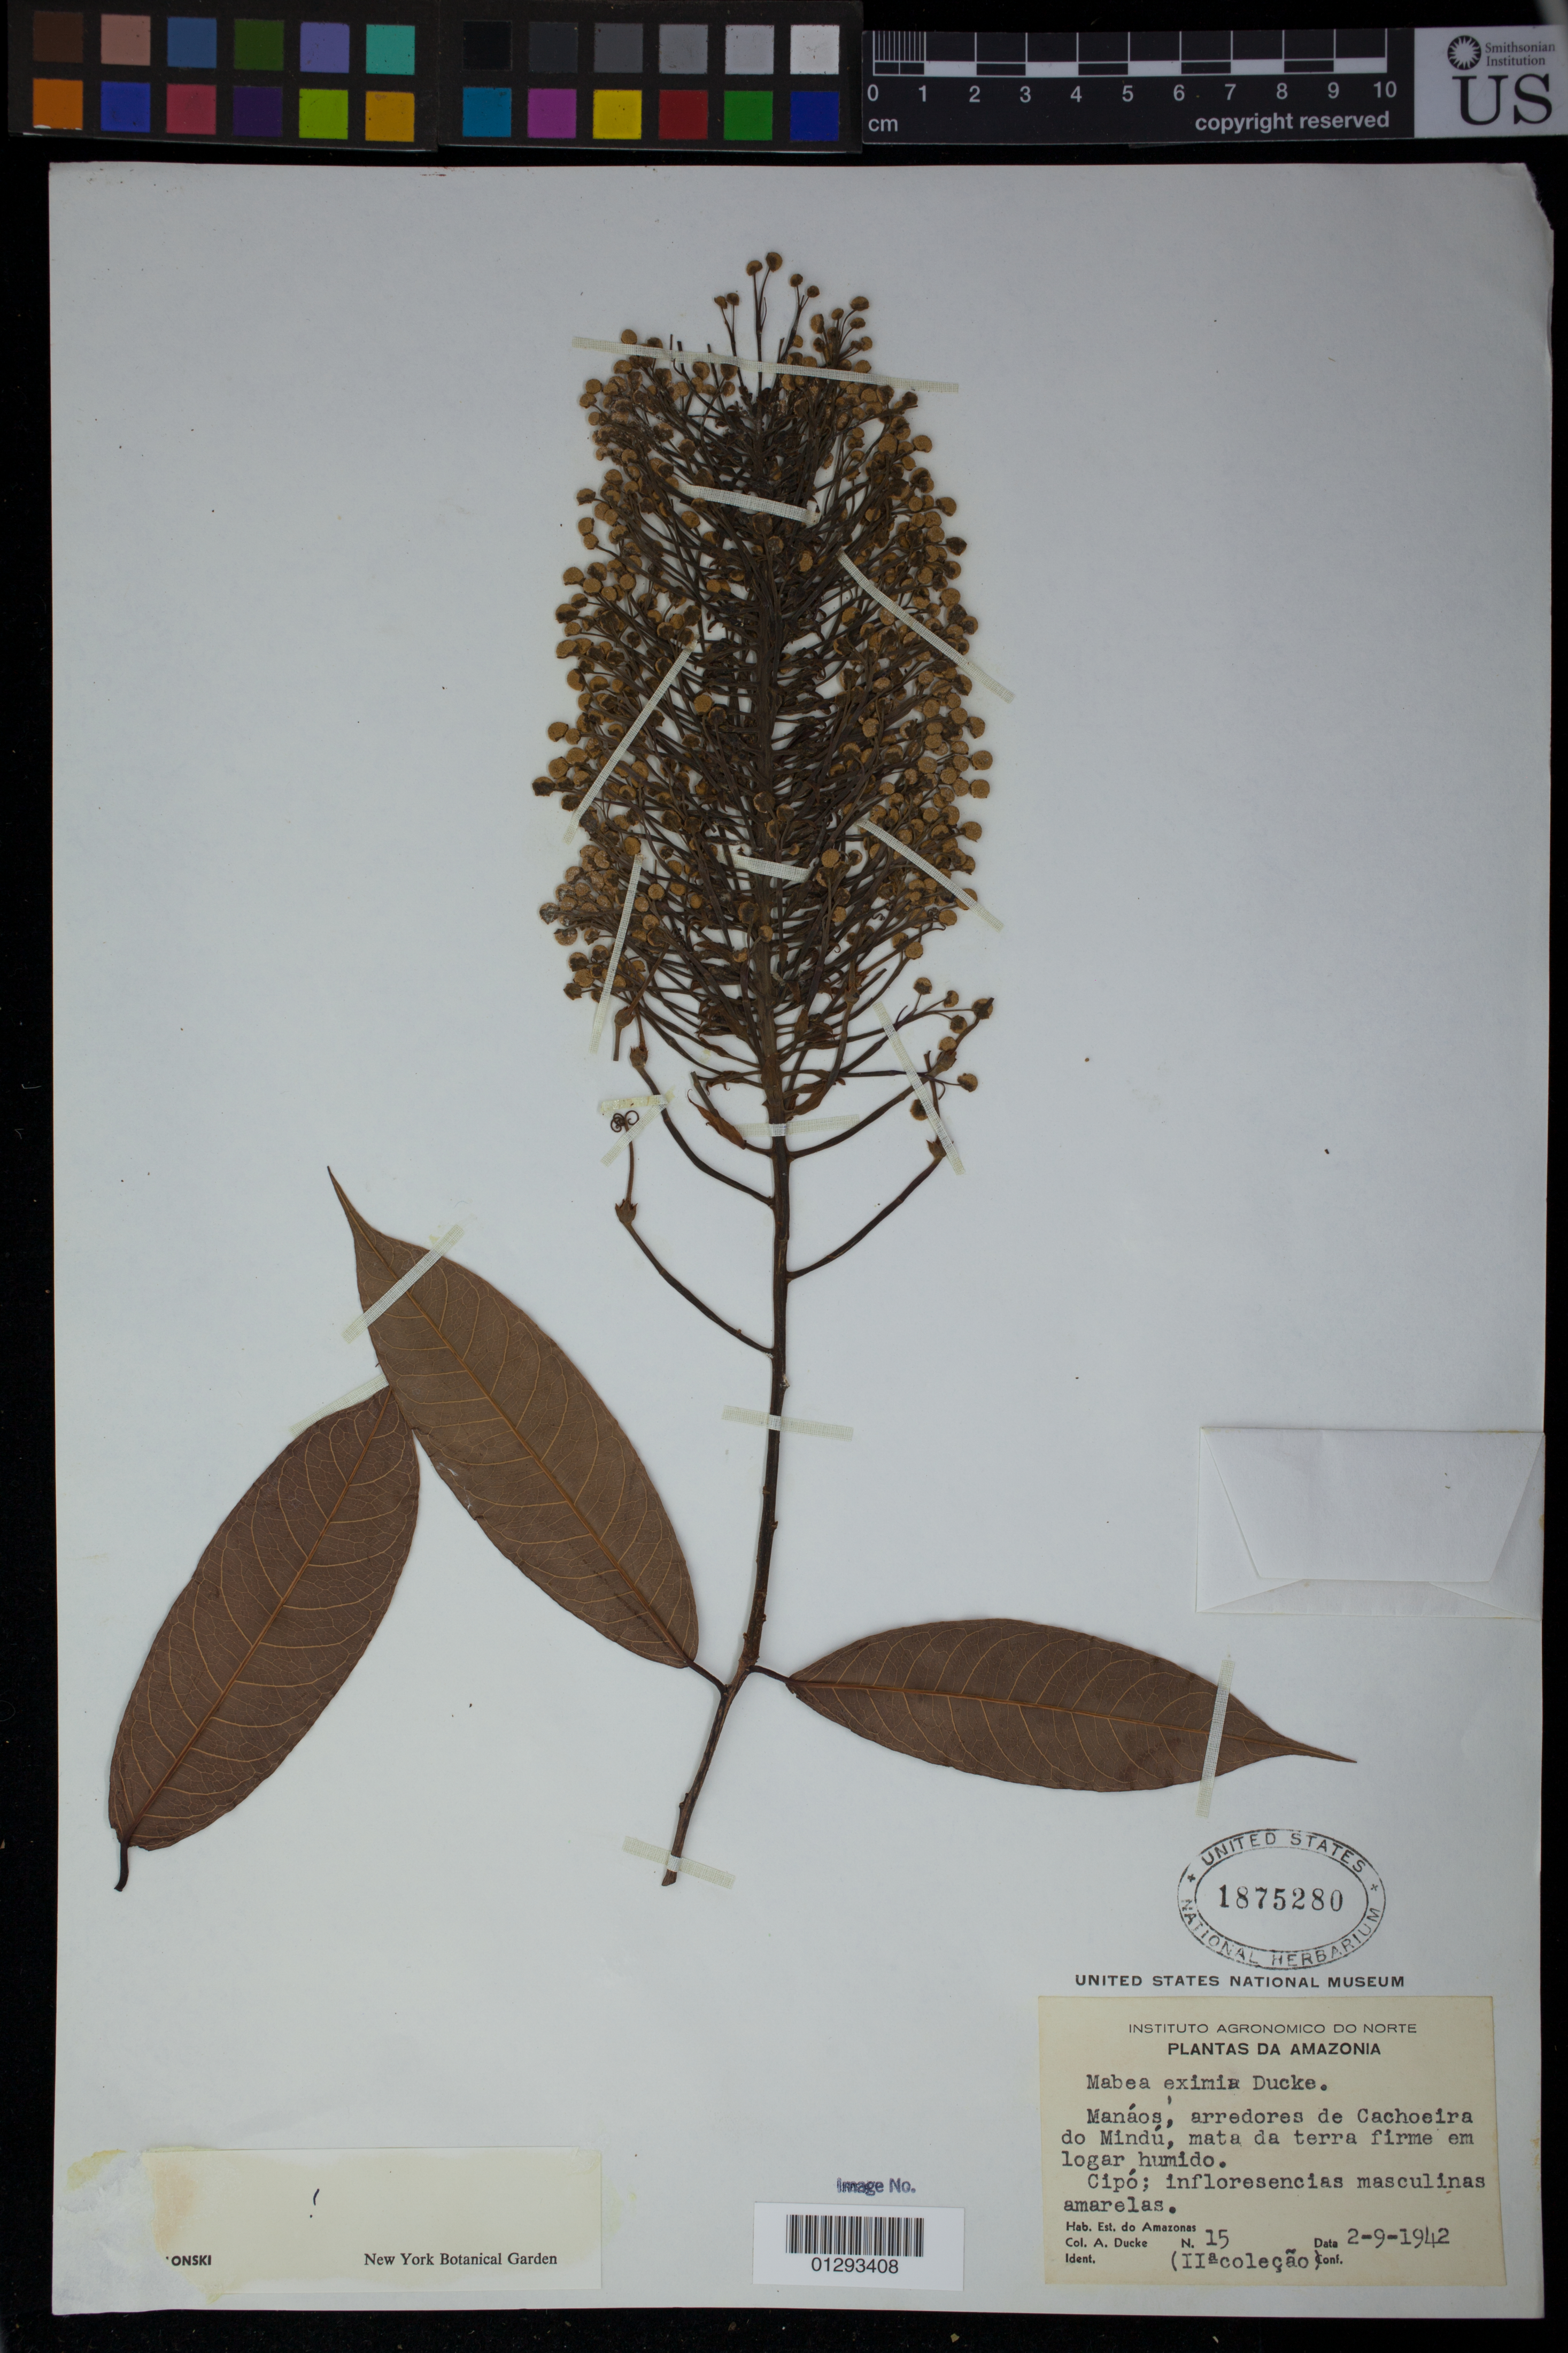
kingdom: Plantae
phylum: Tracheophyta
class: Magnoliopsida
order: Malpighiales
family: Euphorbiaceae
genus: Mabea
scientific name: Mabea pulcherrima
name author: Müll. Arg.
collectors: A. Ducke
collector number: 15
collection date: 1942-09-02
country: Brazil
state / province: Amazonas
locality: Manaos, arredores de Cachoeira do Mindu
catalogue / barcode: US 1875280